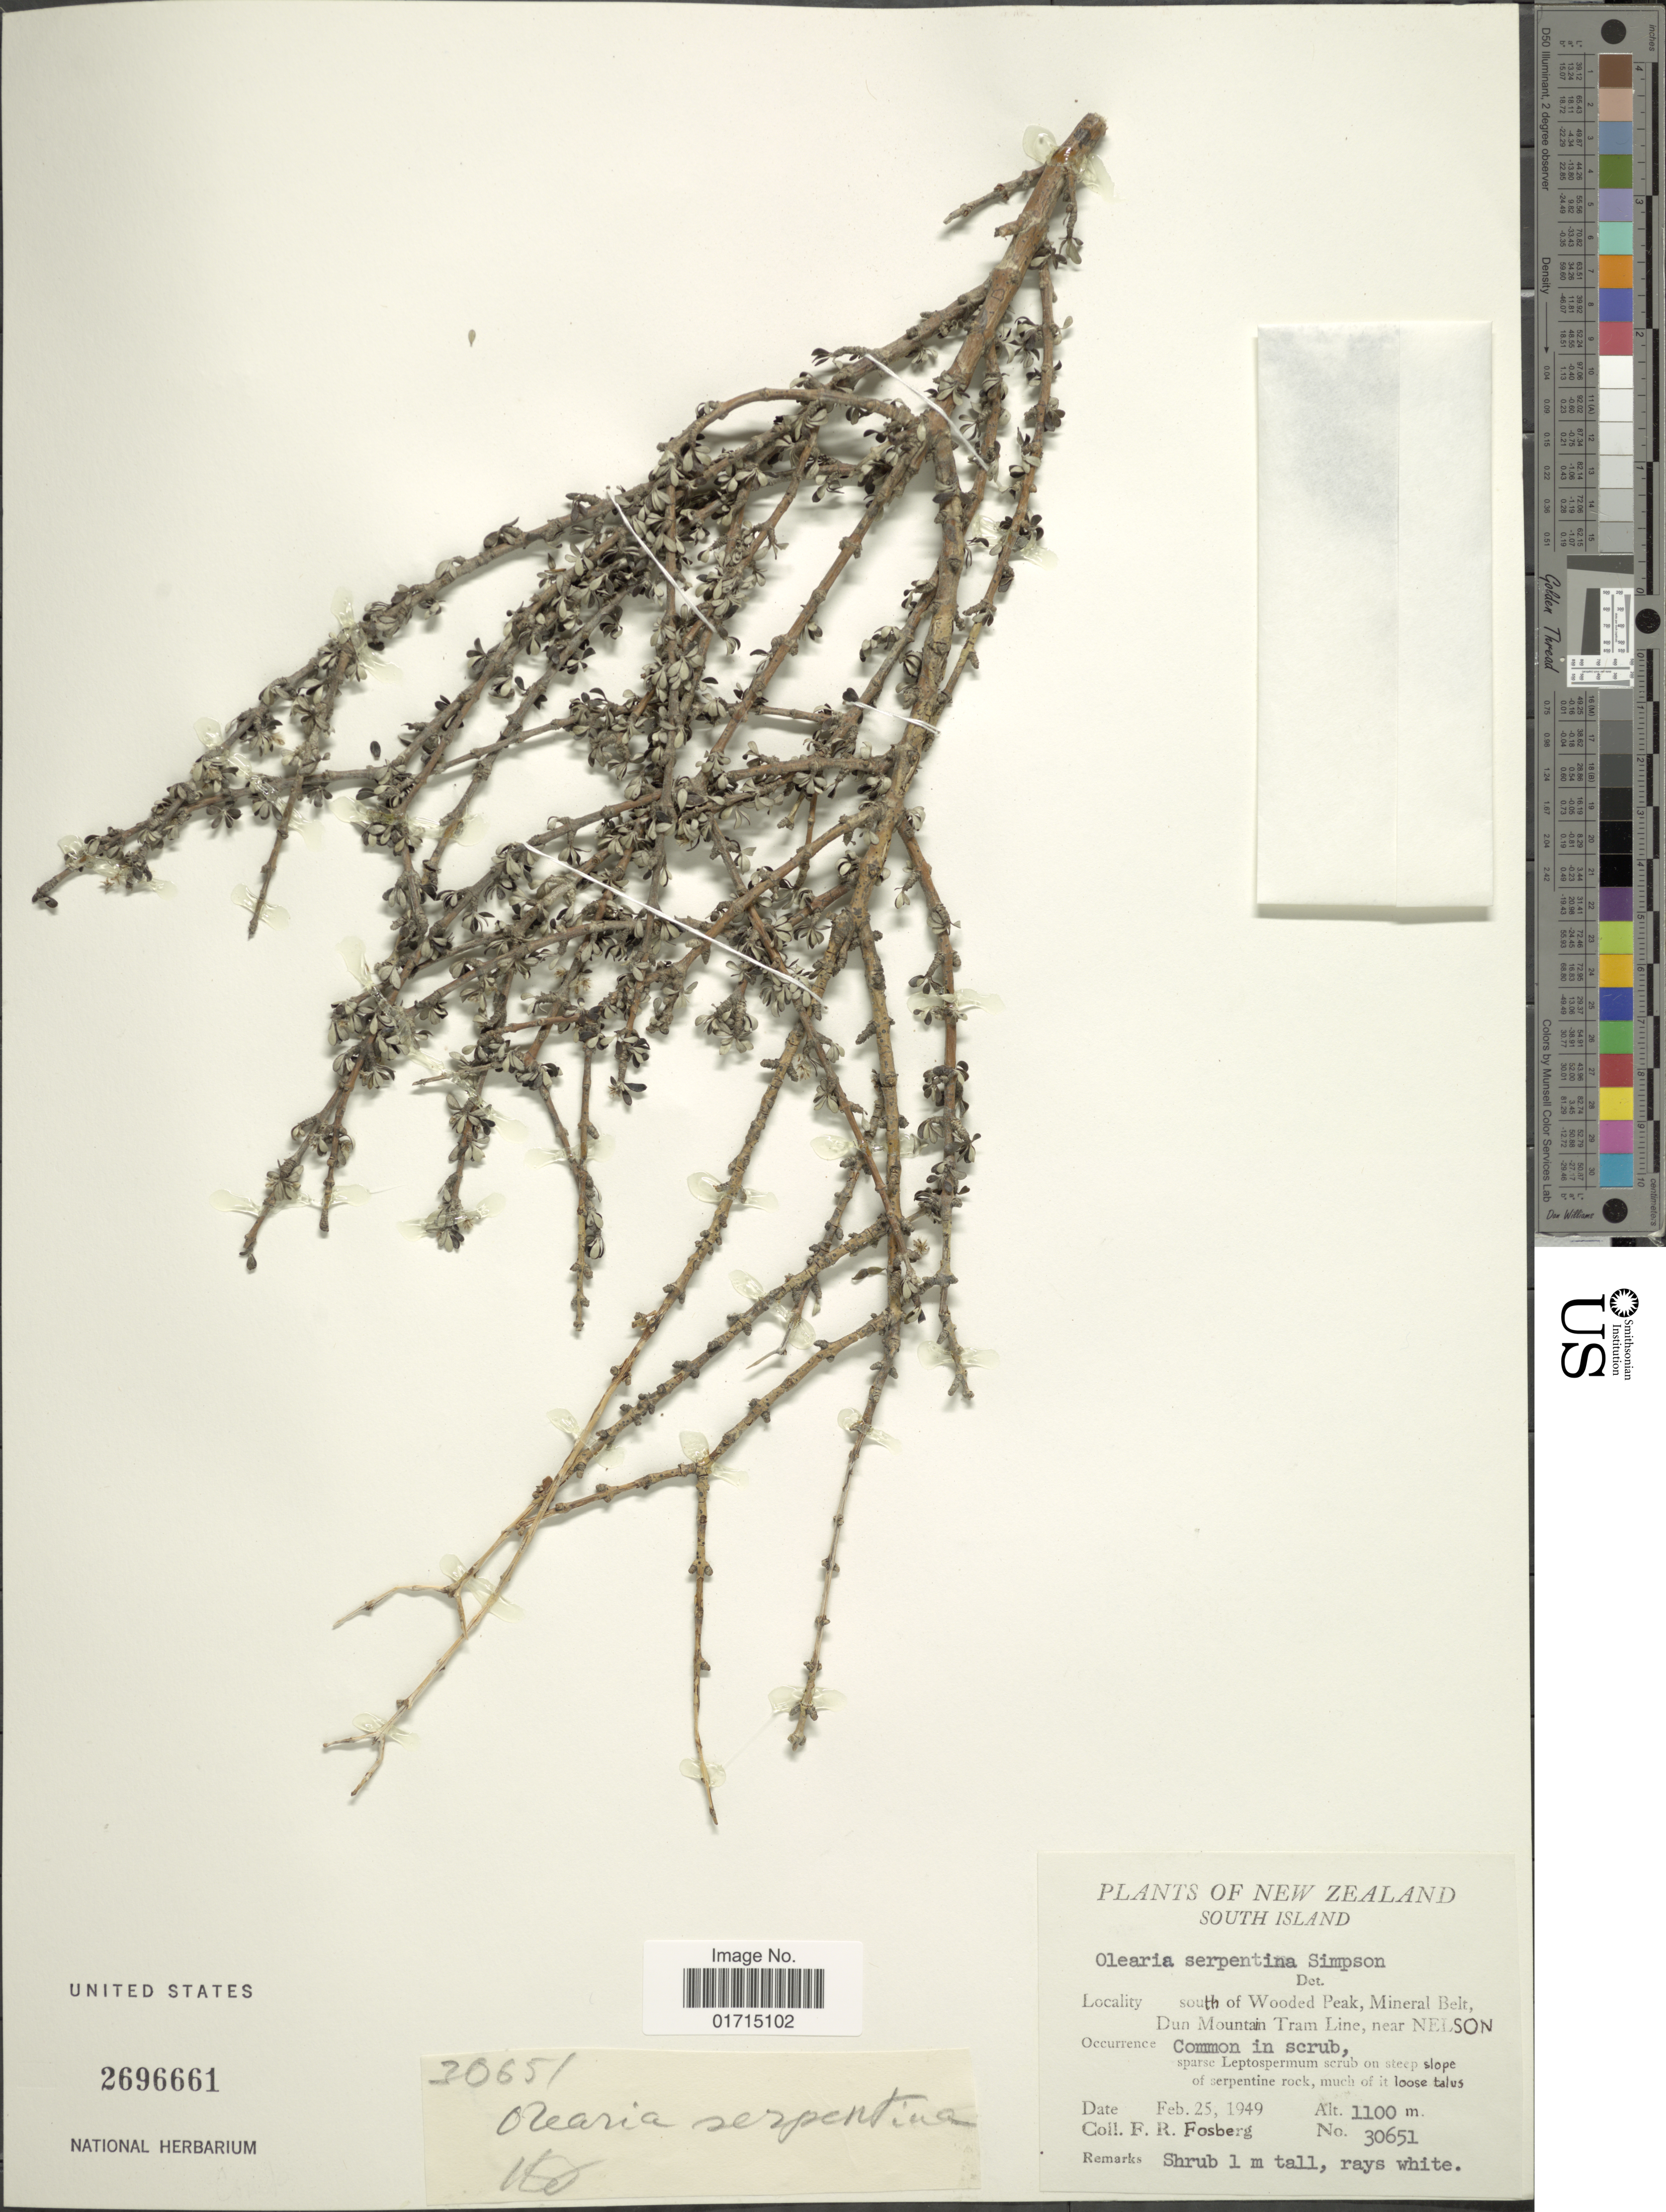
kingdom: Plantae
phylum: Tracheophyta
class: Magnoliopsida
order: Asterales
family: Asteraceae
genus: Olearia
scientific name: Olearia serpentina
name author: Cockayne & Allan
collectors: F. R. Fosberg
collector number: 30651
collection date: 1949-02-25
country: New Zealand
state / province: Nelson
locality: New Zealand. South Island south of Wooded Peak, Mineral Belt, Dun Mountain Tram Line, near Nelson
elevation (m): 1100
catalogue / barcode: US 2696661